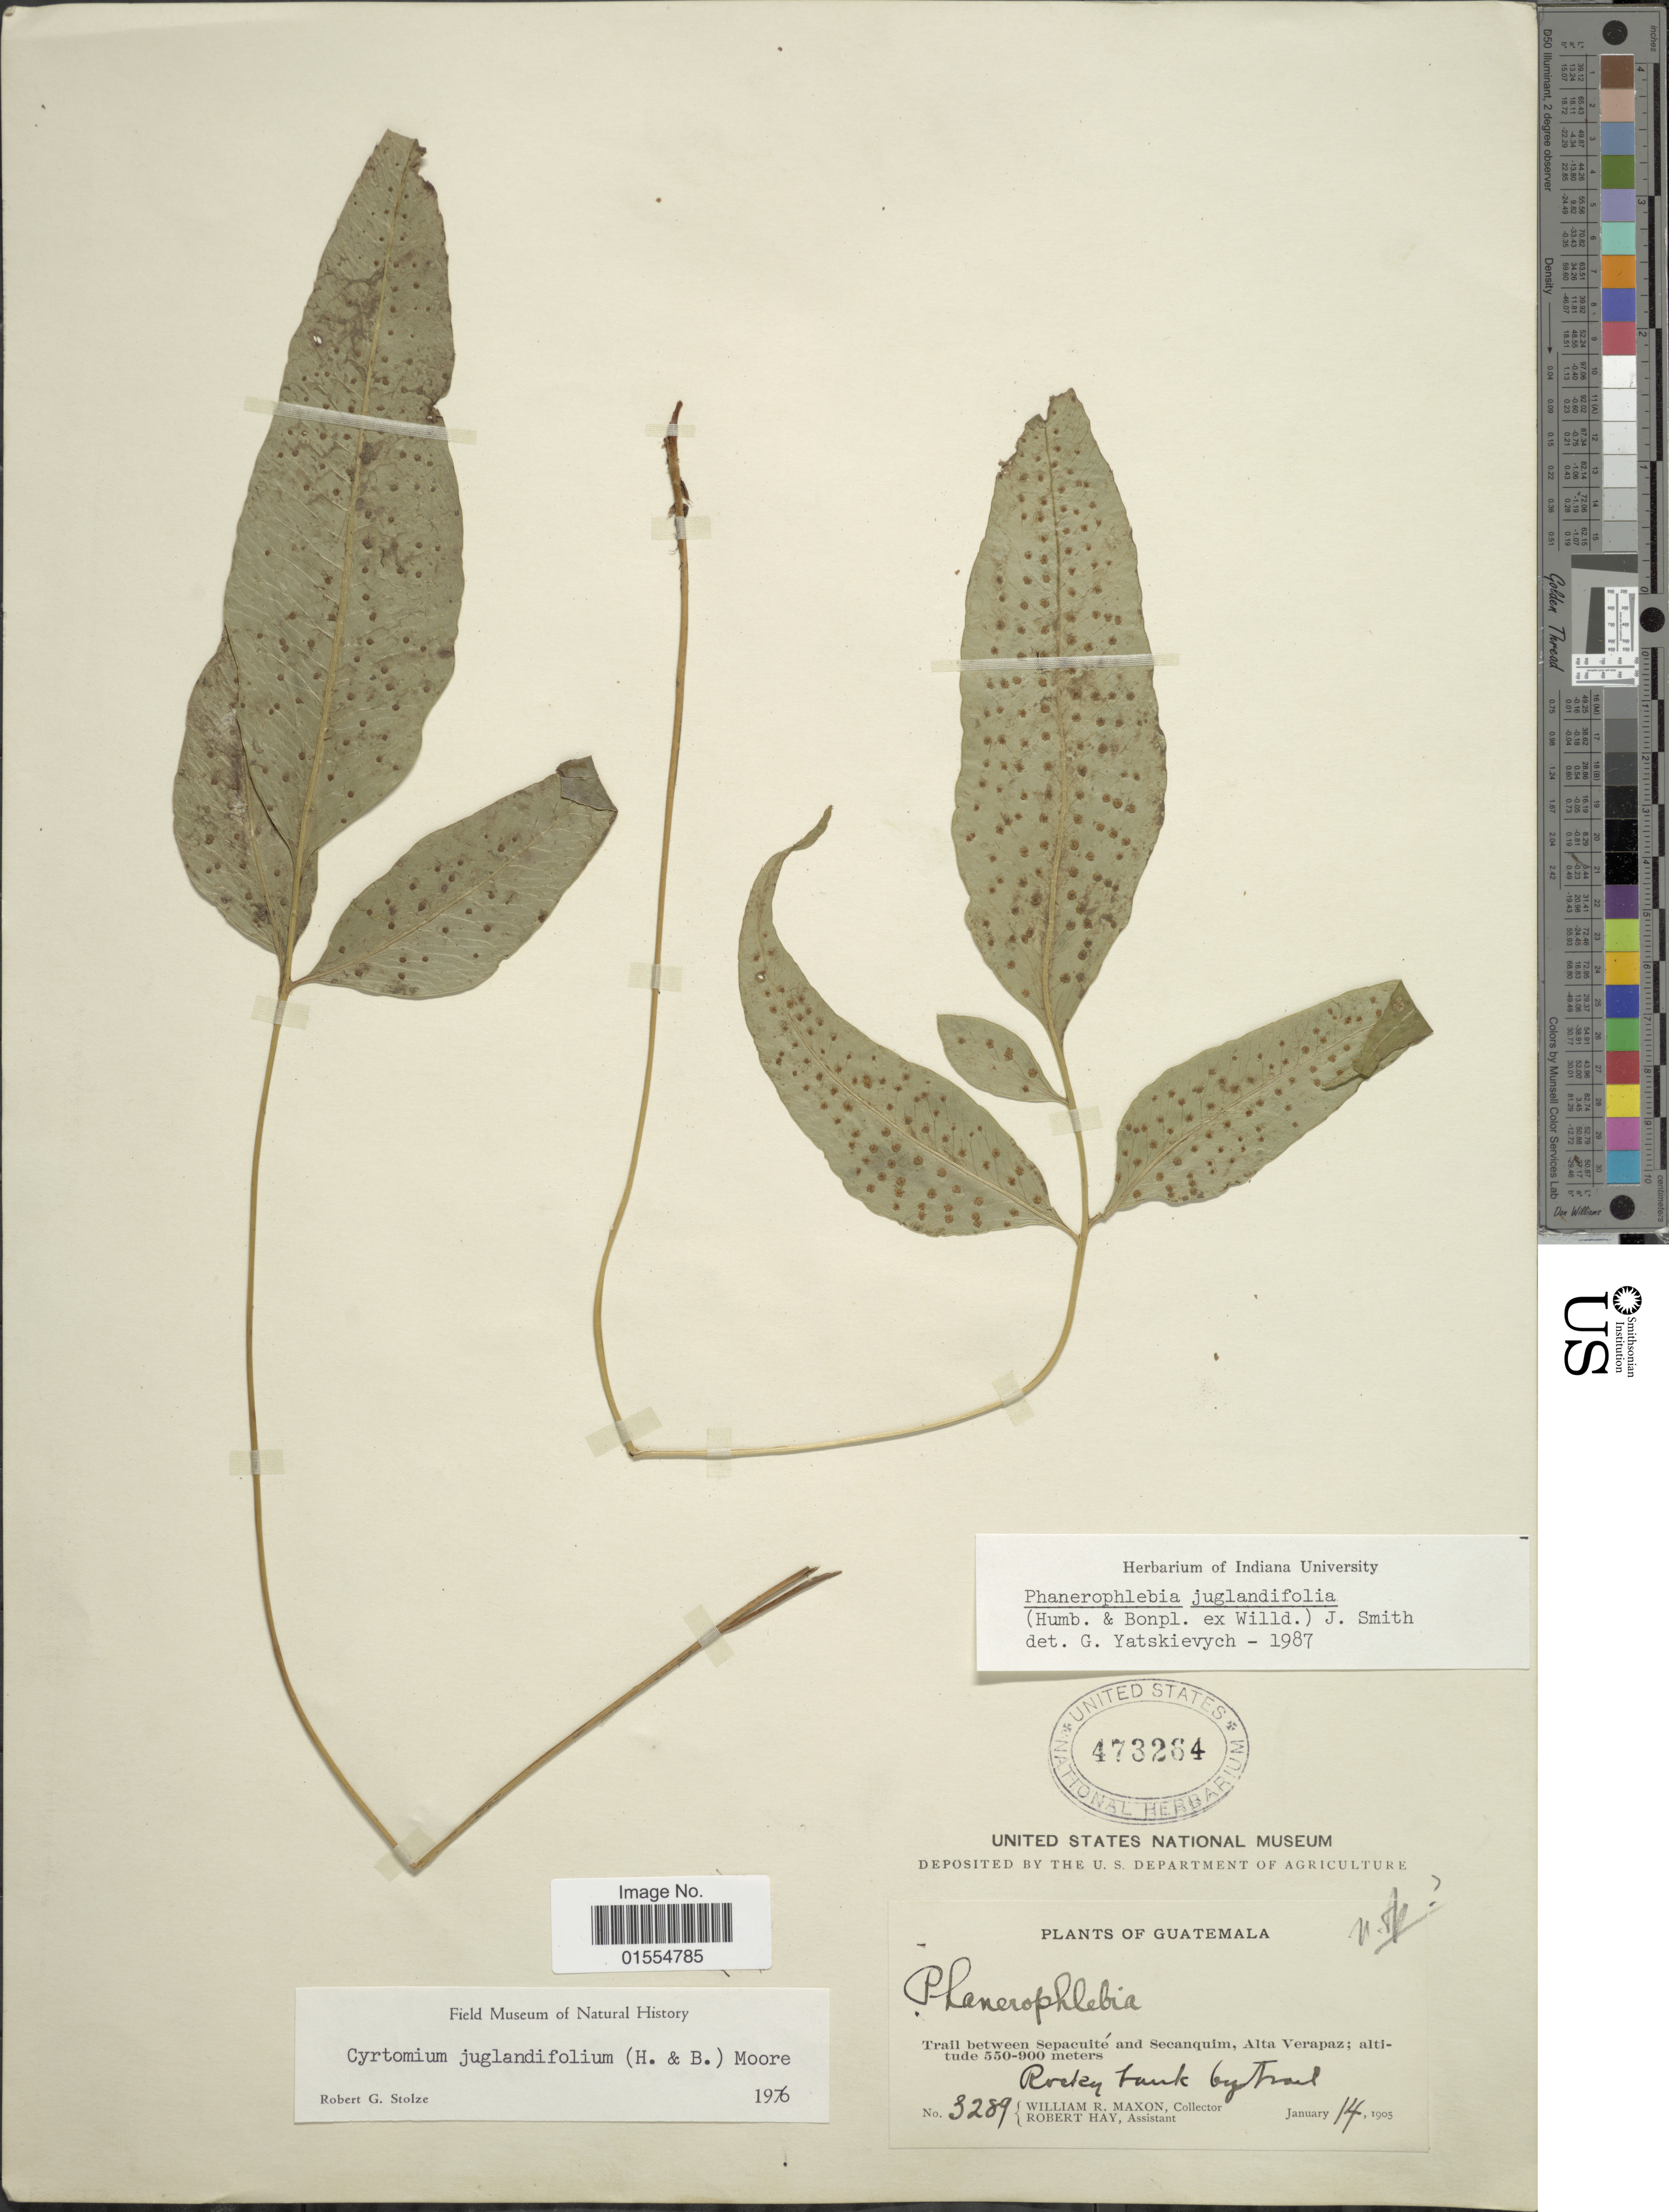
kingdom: Plantae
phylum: Tracheophyta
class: Polypodiopsida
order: Polypodiales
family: Dryopteridaceae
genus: Phanerophlebia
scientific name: Phanerophlebia juglandifolia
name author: (Willd.) J. Sm.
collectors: W. R. Maxon & R. H. Hay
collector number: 3289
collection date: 1905-01-14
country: Guatemala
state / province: Alta Verapaz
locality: Trail between Sepacuité and Secanquim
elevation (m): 550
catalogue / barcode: US 473264